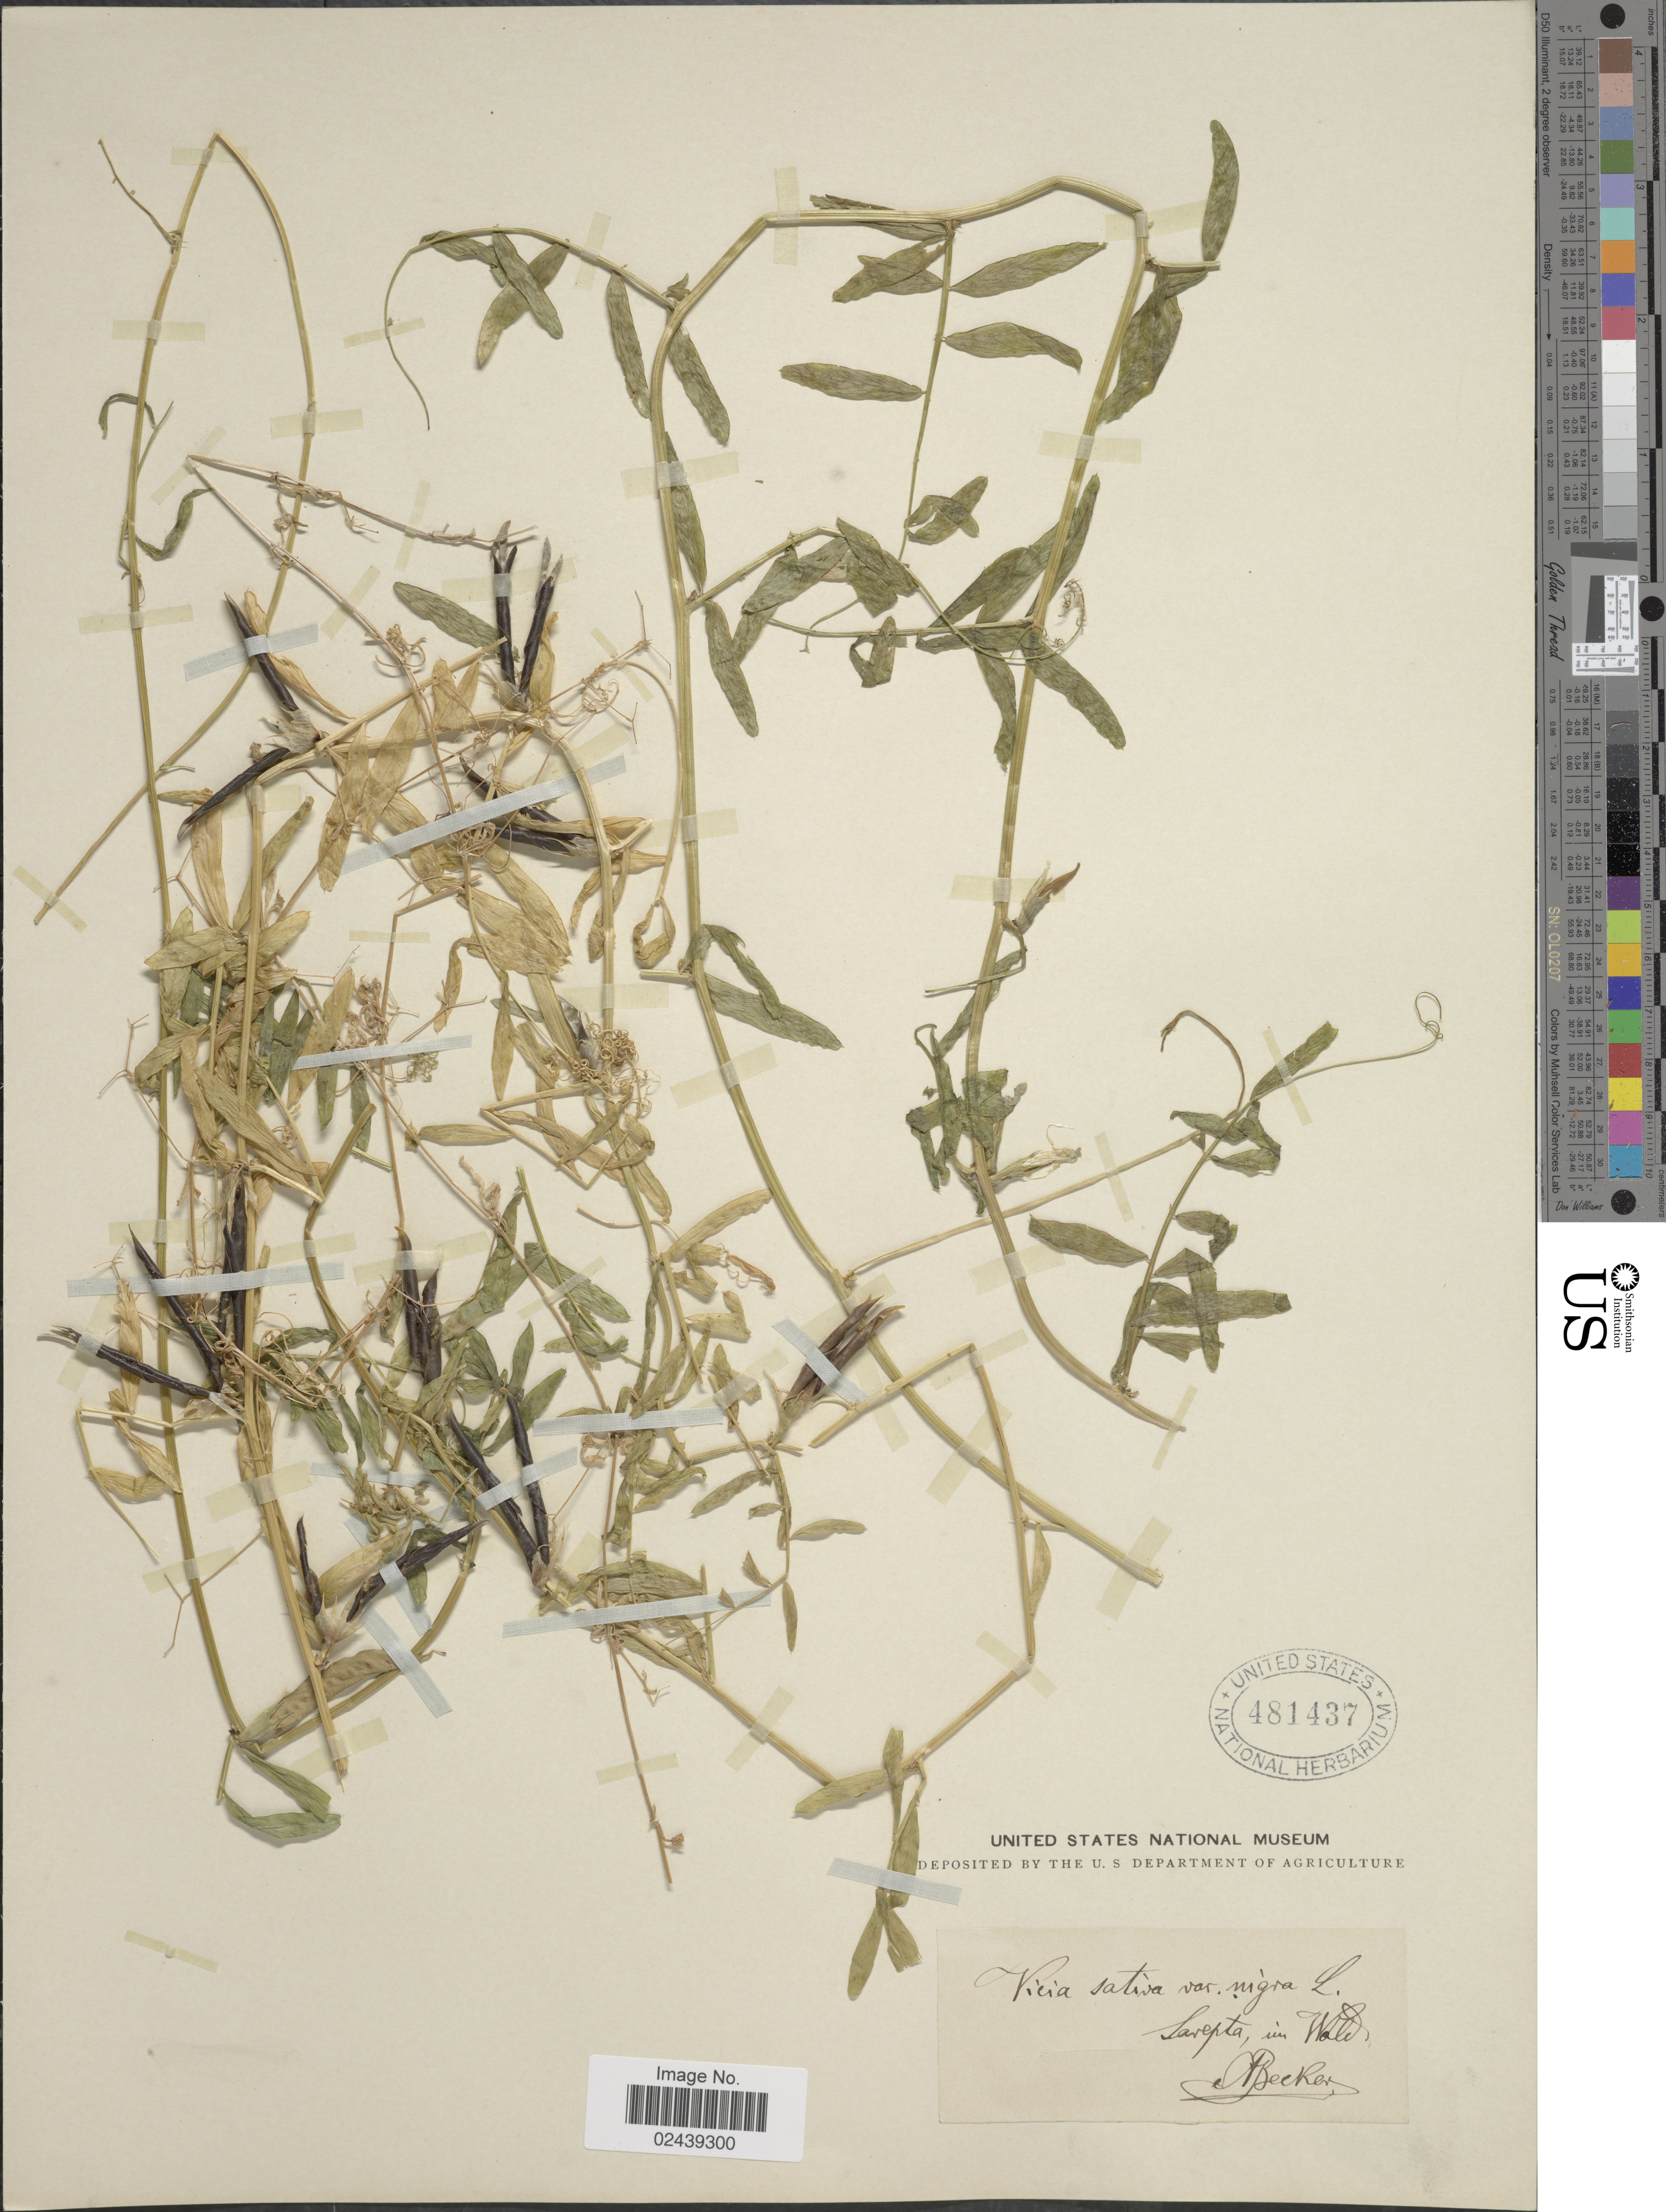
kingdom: Plantae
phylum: Tracheophyta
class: Magnoliopsida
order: Fabales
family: Fabaceae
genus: Vicia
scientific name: Vicia sativa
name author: L.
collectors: A. Becker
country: Russian Federation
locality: Sarepta, in Wald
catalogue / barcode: US 481437